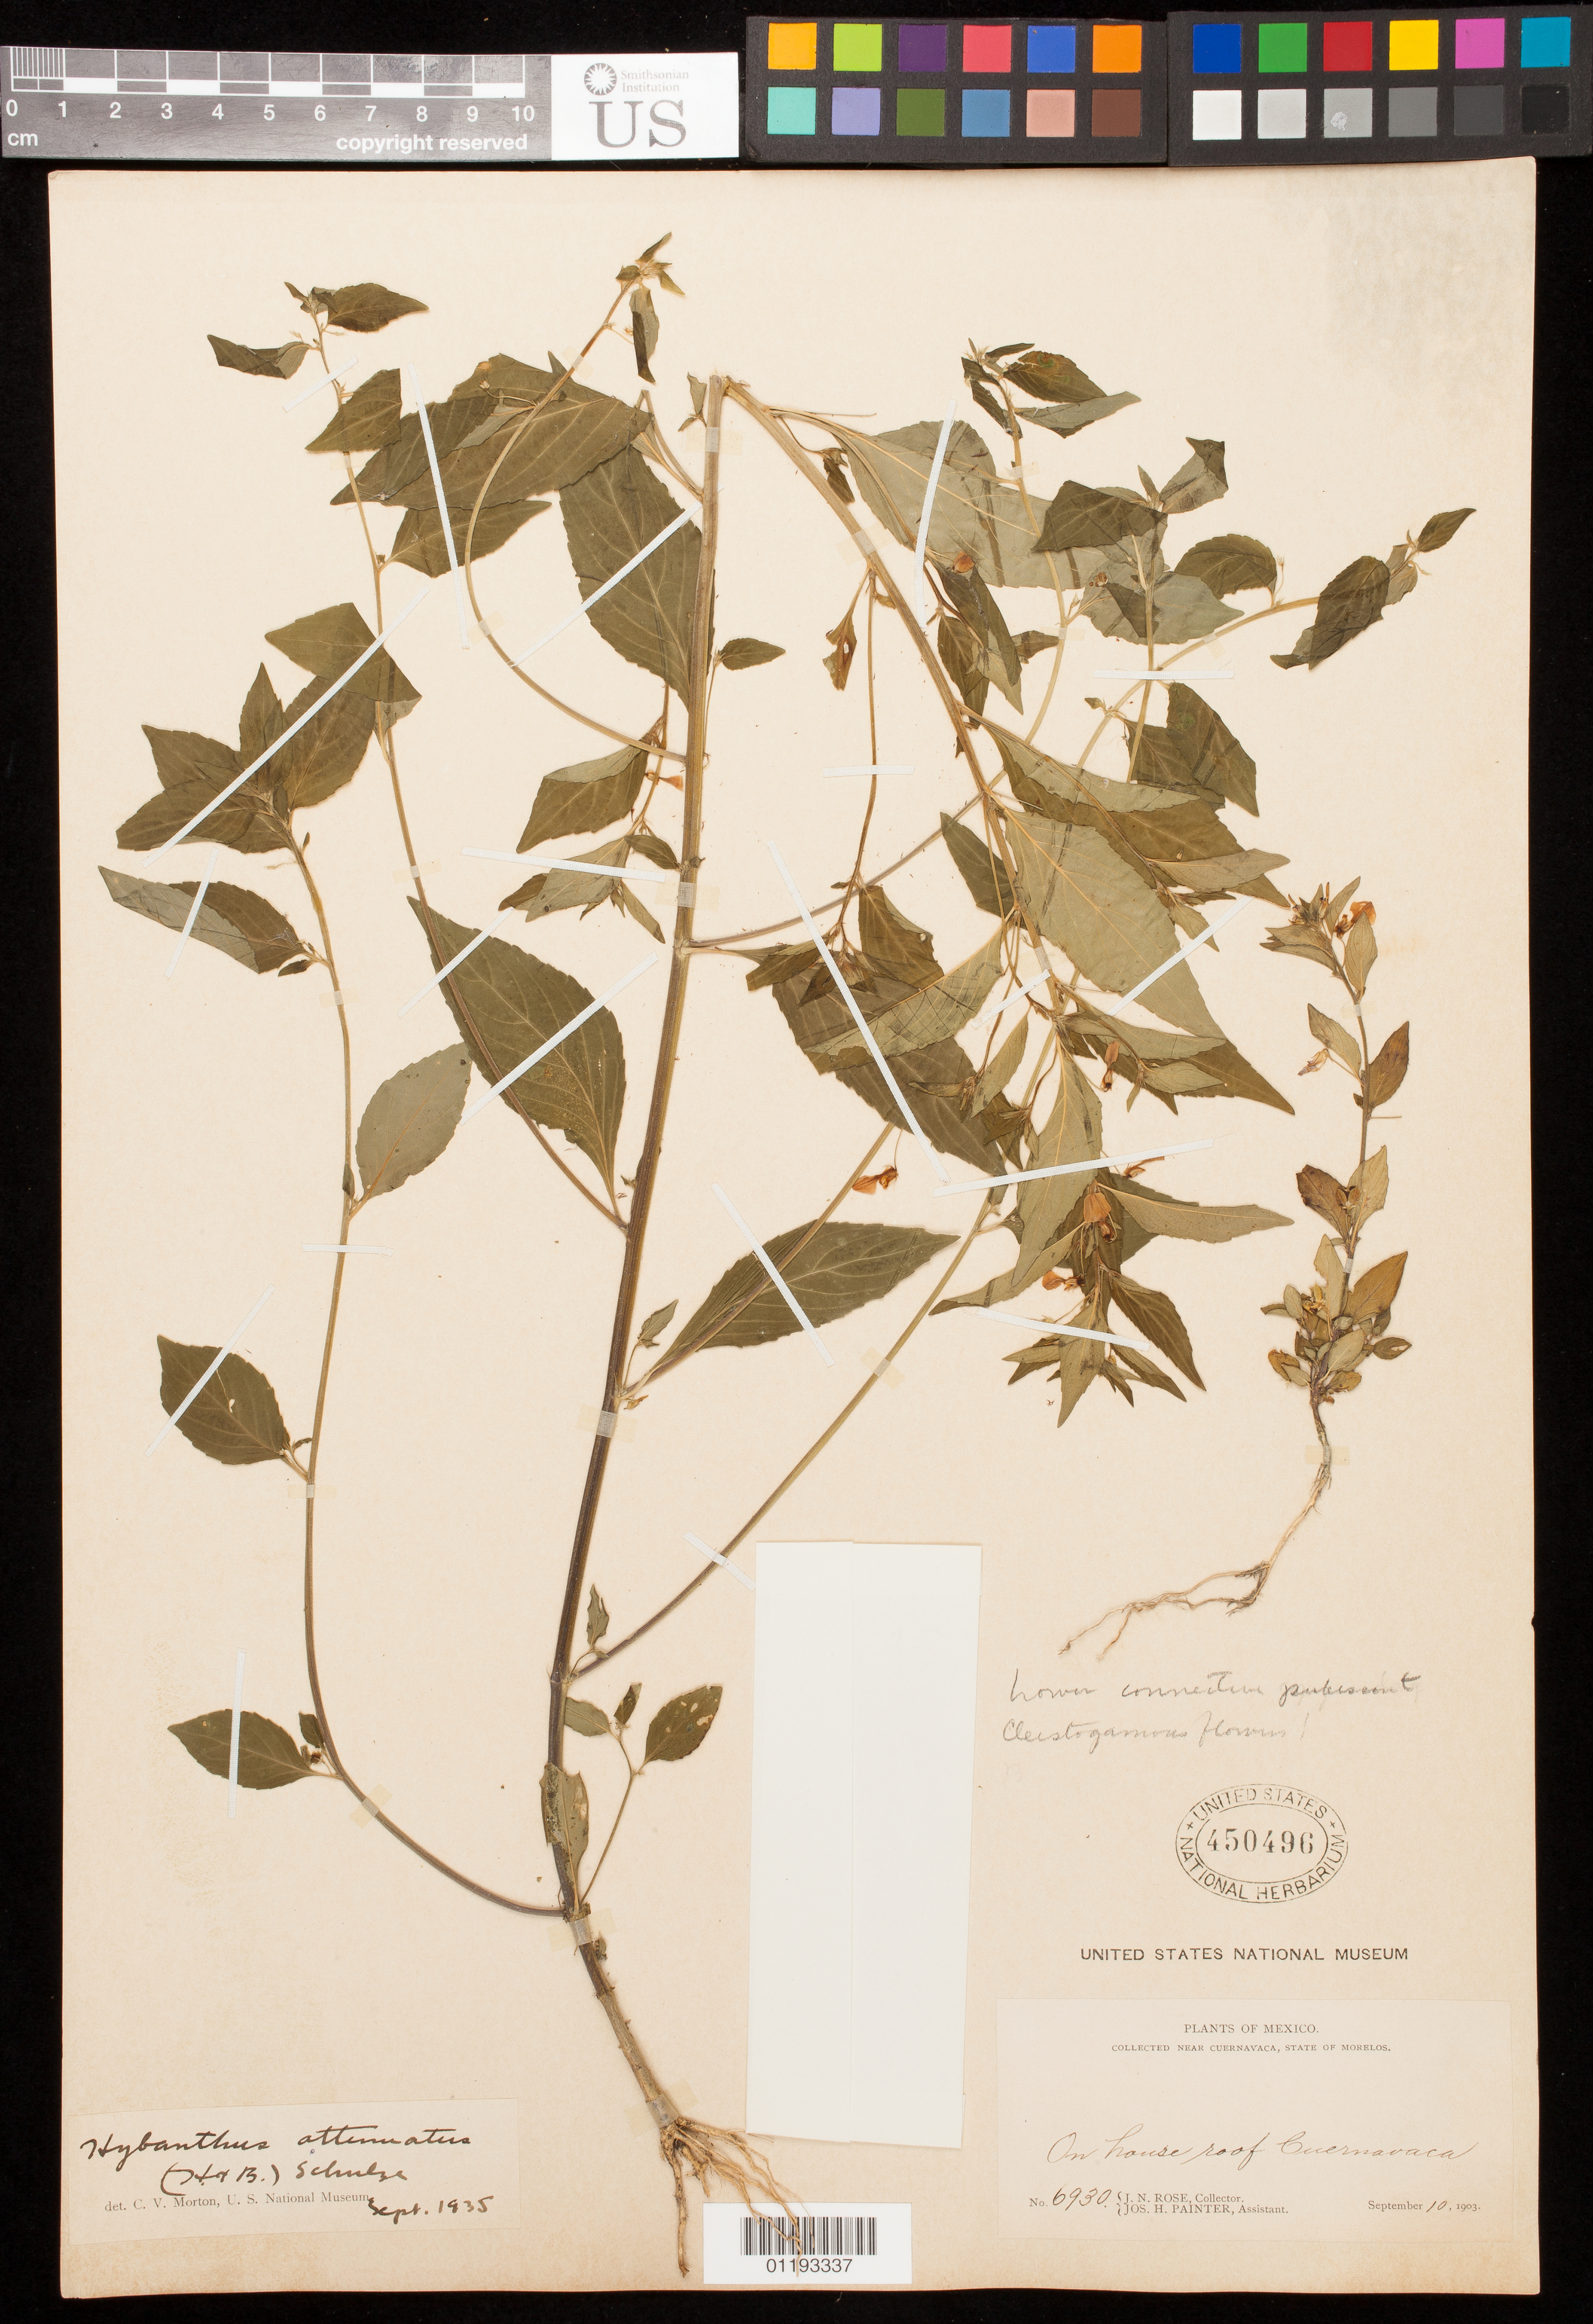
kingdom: Plantae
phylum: Tracheophyta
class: Magnoliopsida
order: Malpighiales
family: Violaceae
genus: Pombalia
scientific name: Pombalia attenuata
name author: (Humb. & Bonpl. ex Willd.) Paula-Souza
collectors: J. N. Rose & J. H. Painter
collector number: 6930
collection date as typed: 10 Sep 1903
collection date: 1903-09-10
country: Mexico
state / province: Morelos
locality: Near Cuernavaca.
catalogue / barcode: US 450496